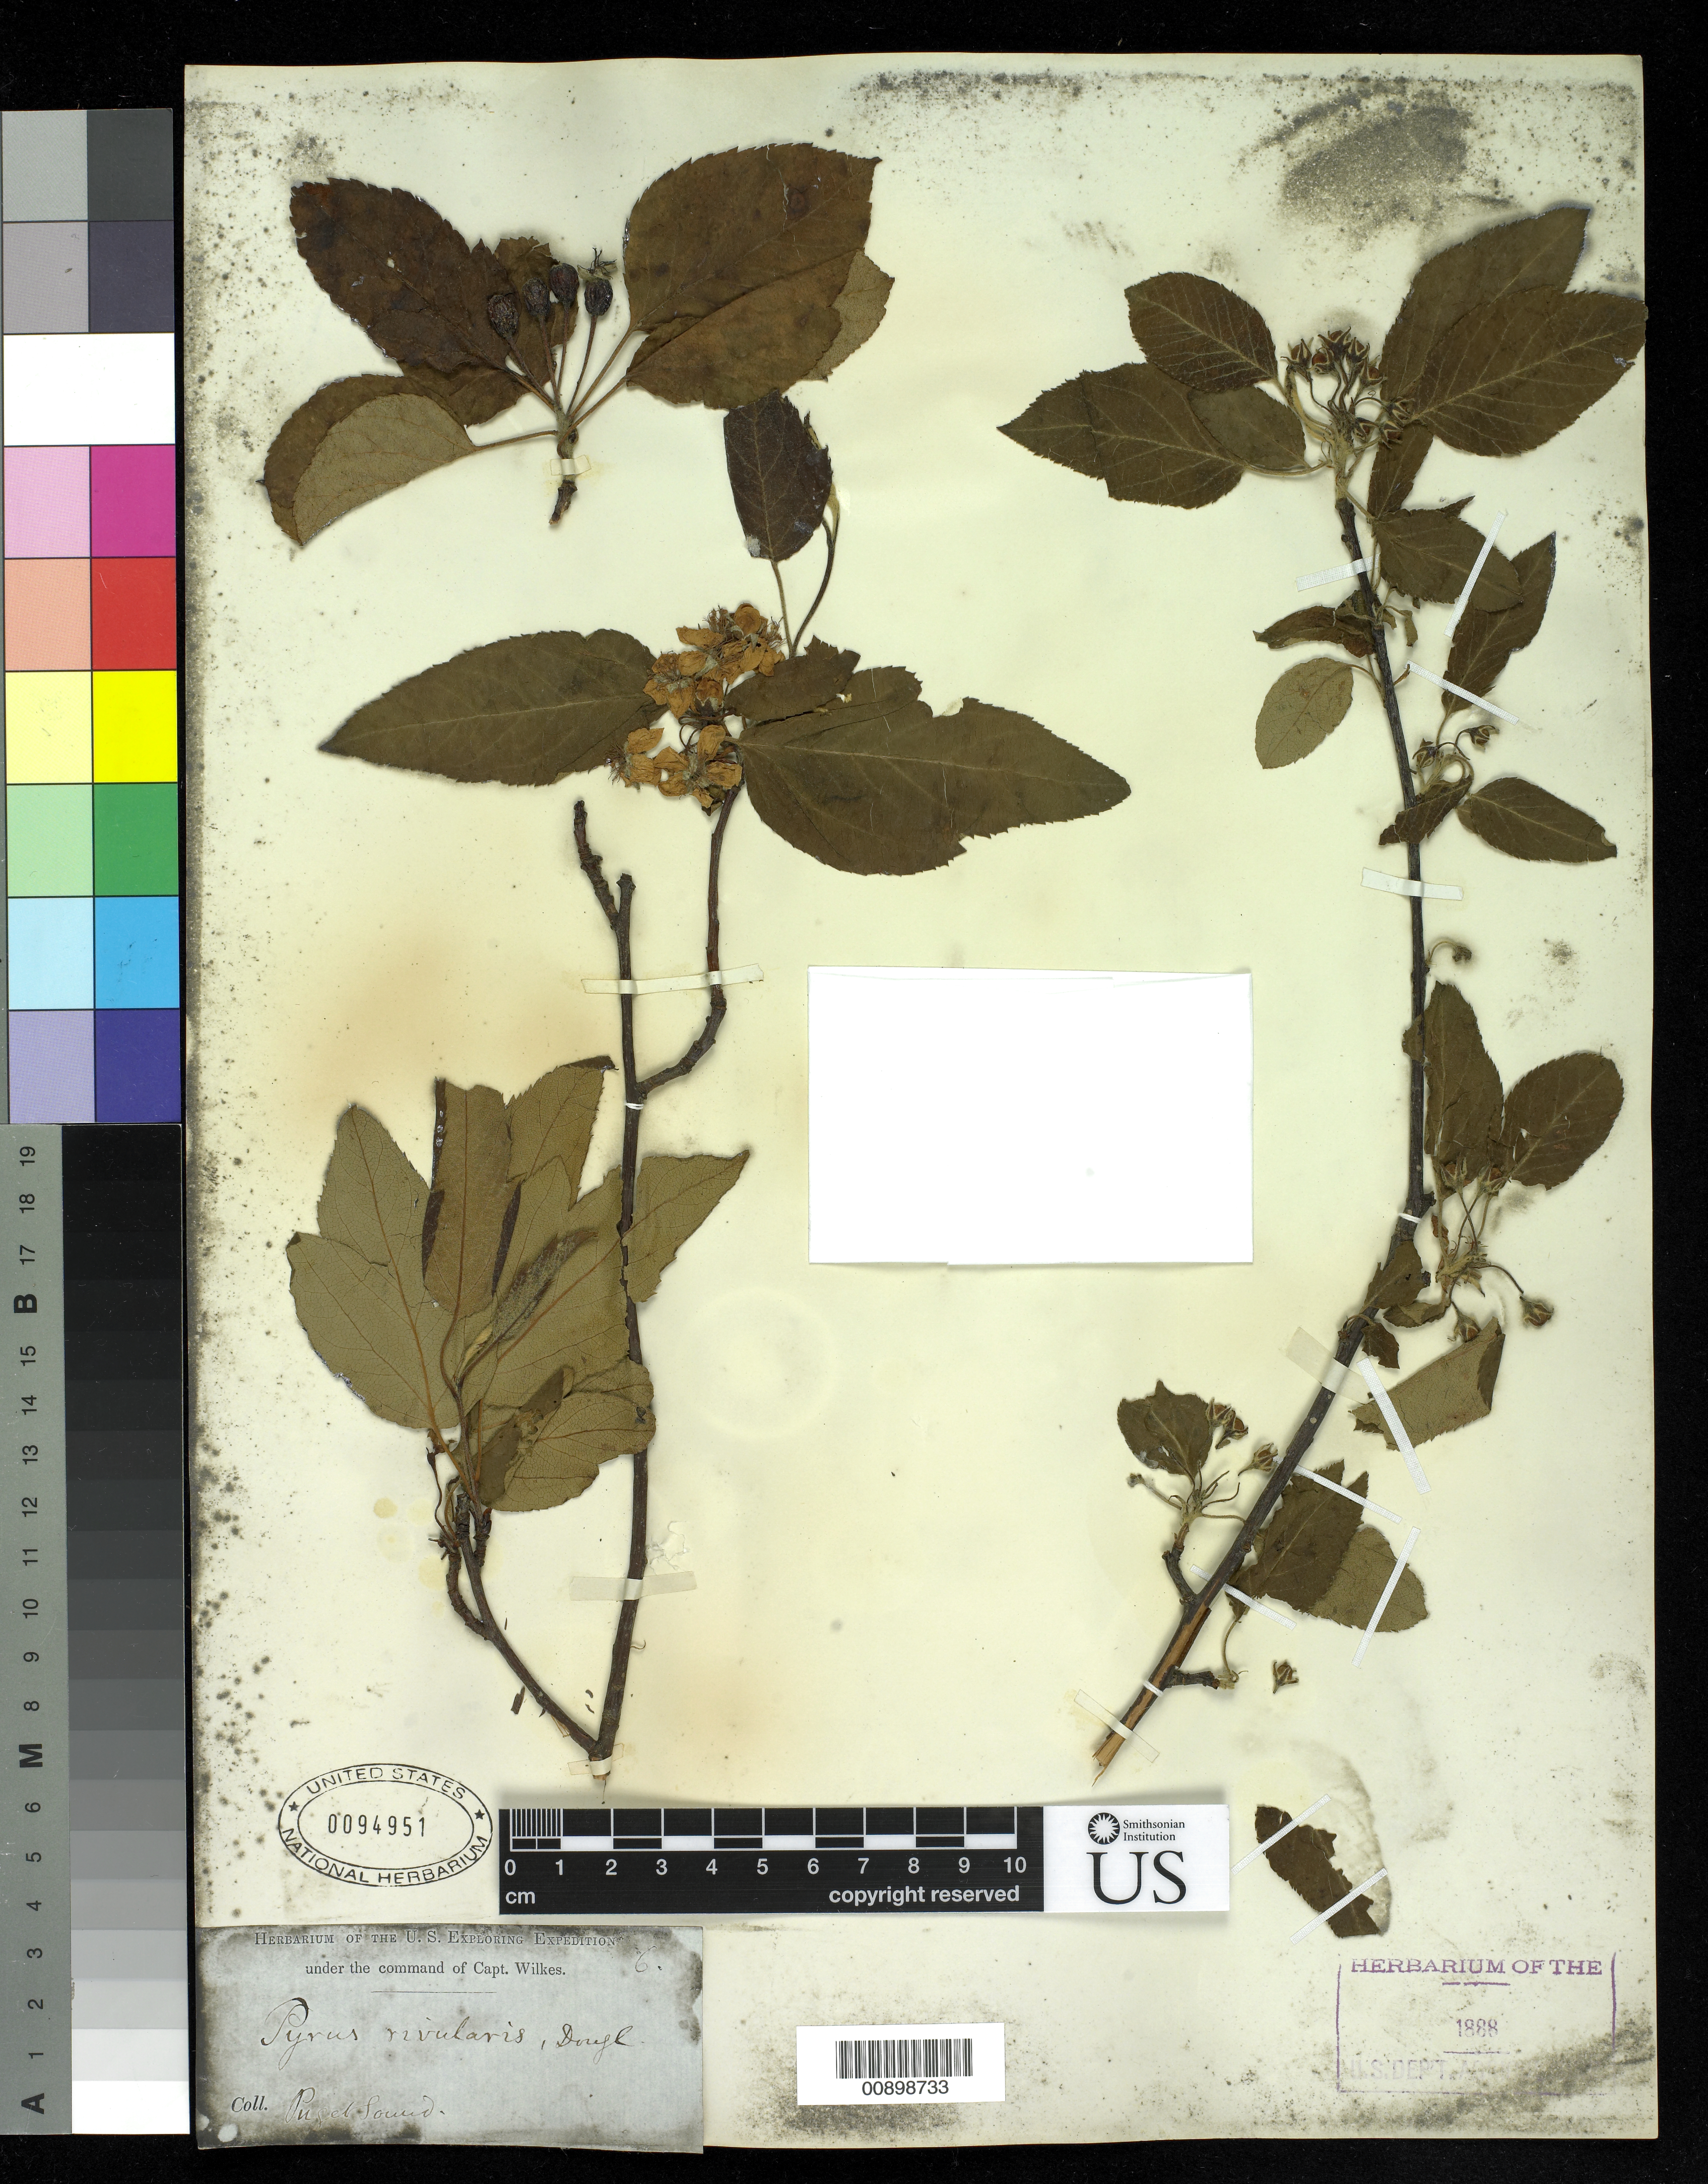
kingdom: Plantae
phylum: Tracheophyta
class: Magnoliopsida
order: Rosales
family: Rosaceae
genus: Malus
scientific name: Malus fusca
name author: (Raf.) C.K. Schneid.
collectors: Wilkes Explor. Exped.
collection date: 1838/1842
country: United States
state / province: Washington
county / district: King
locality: Puget Sound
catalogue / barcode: US 94951